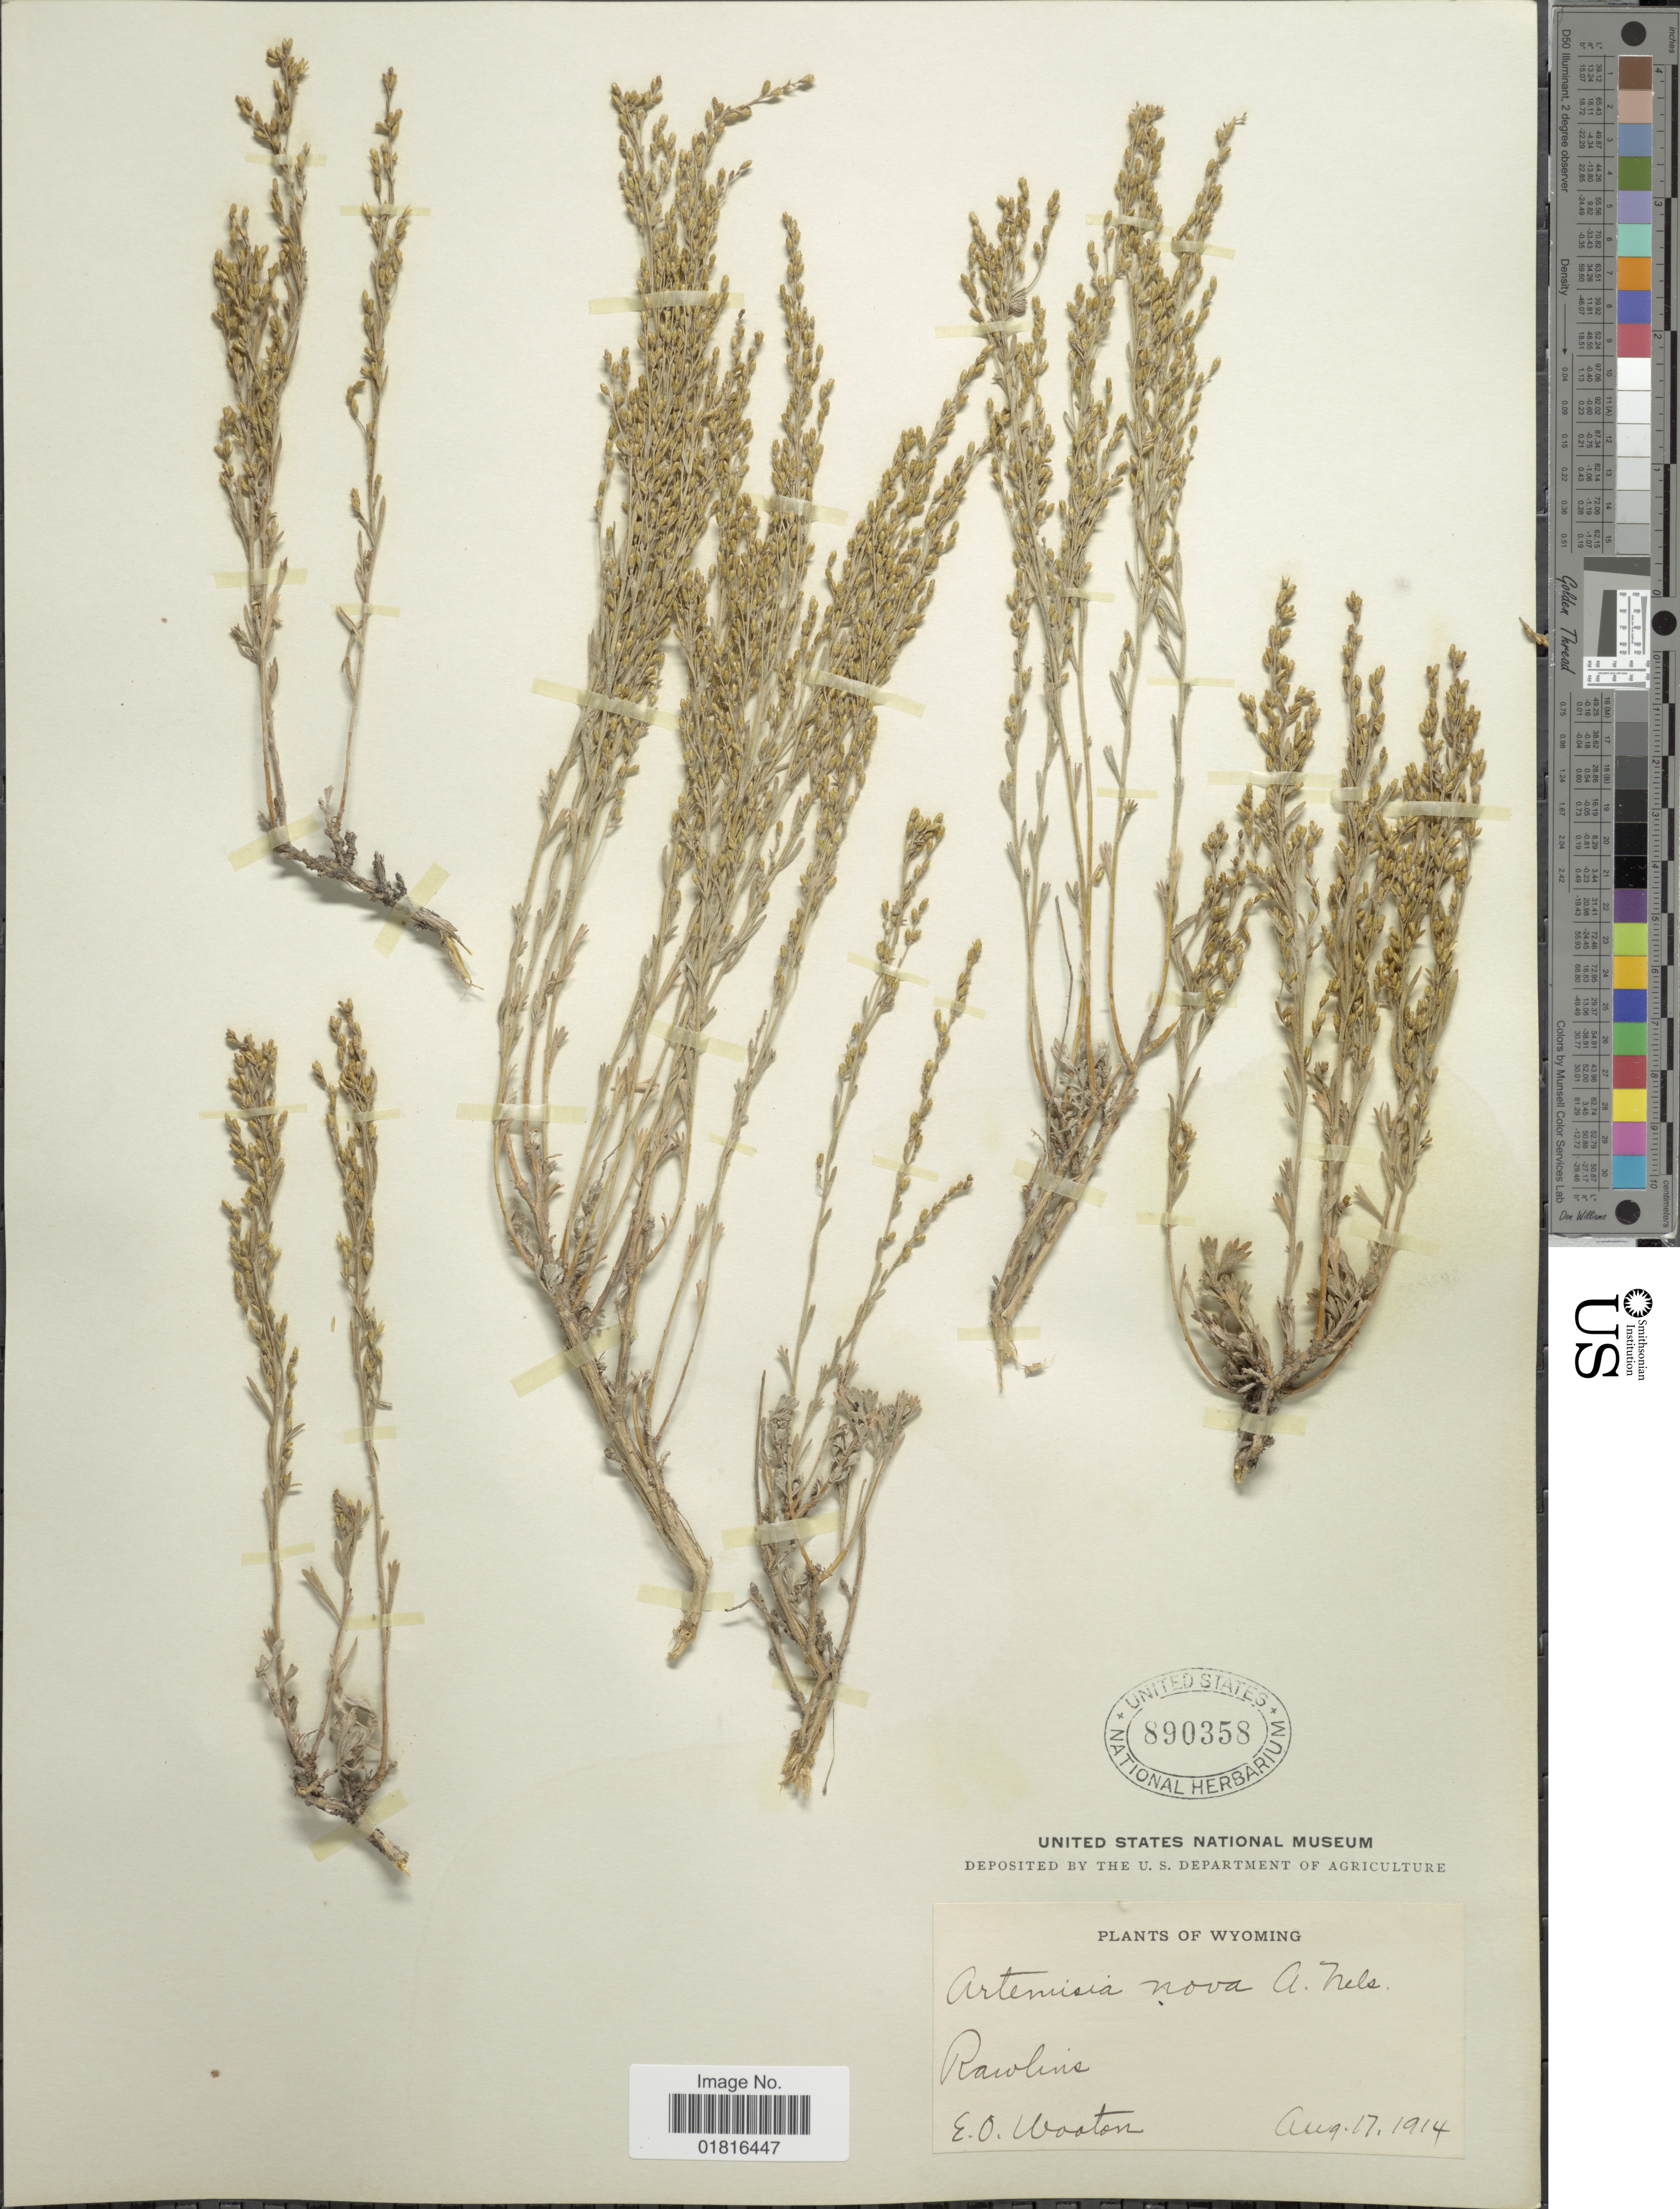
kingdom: Plantae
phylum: Tracheophyta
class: Magnoliopsida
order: Asterales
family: Asteraceae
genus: Artemisia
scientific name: Artemisia nova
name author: A. Nelson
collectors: E. O. Wooton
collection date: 1914-08-17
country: United States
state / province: Wyoming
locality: Rawlins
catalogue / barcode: US 890358